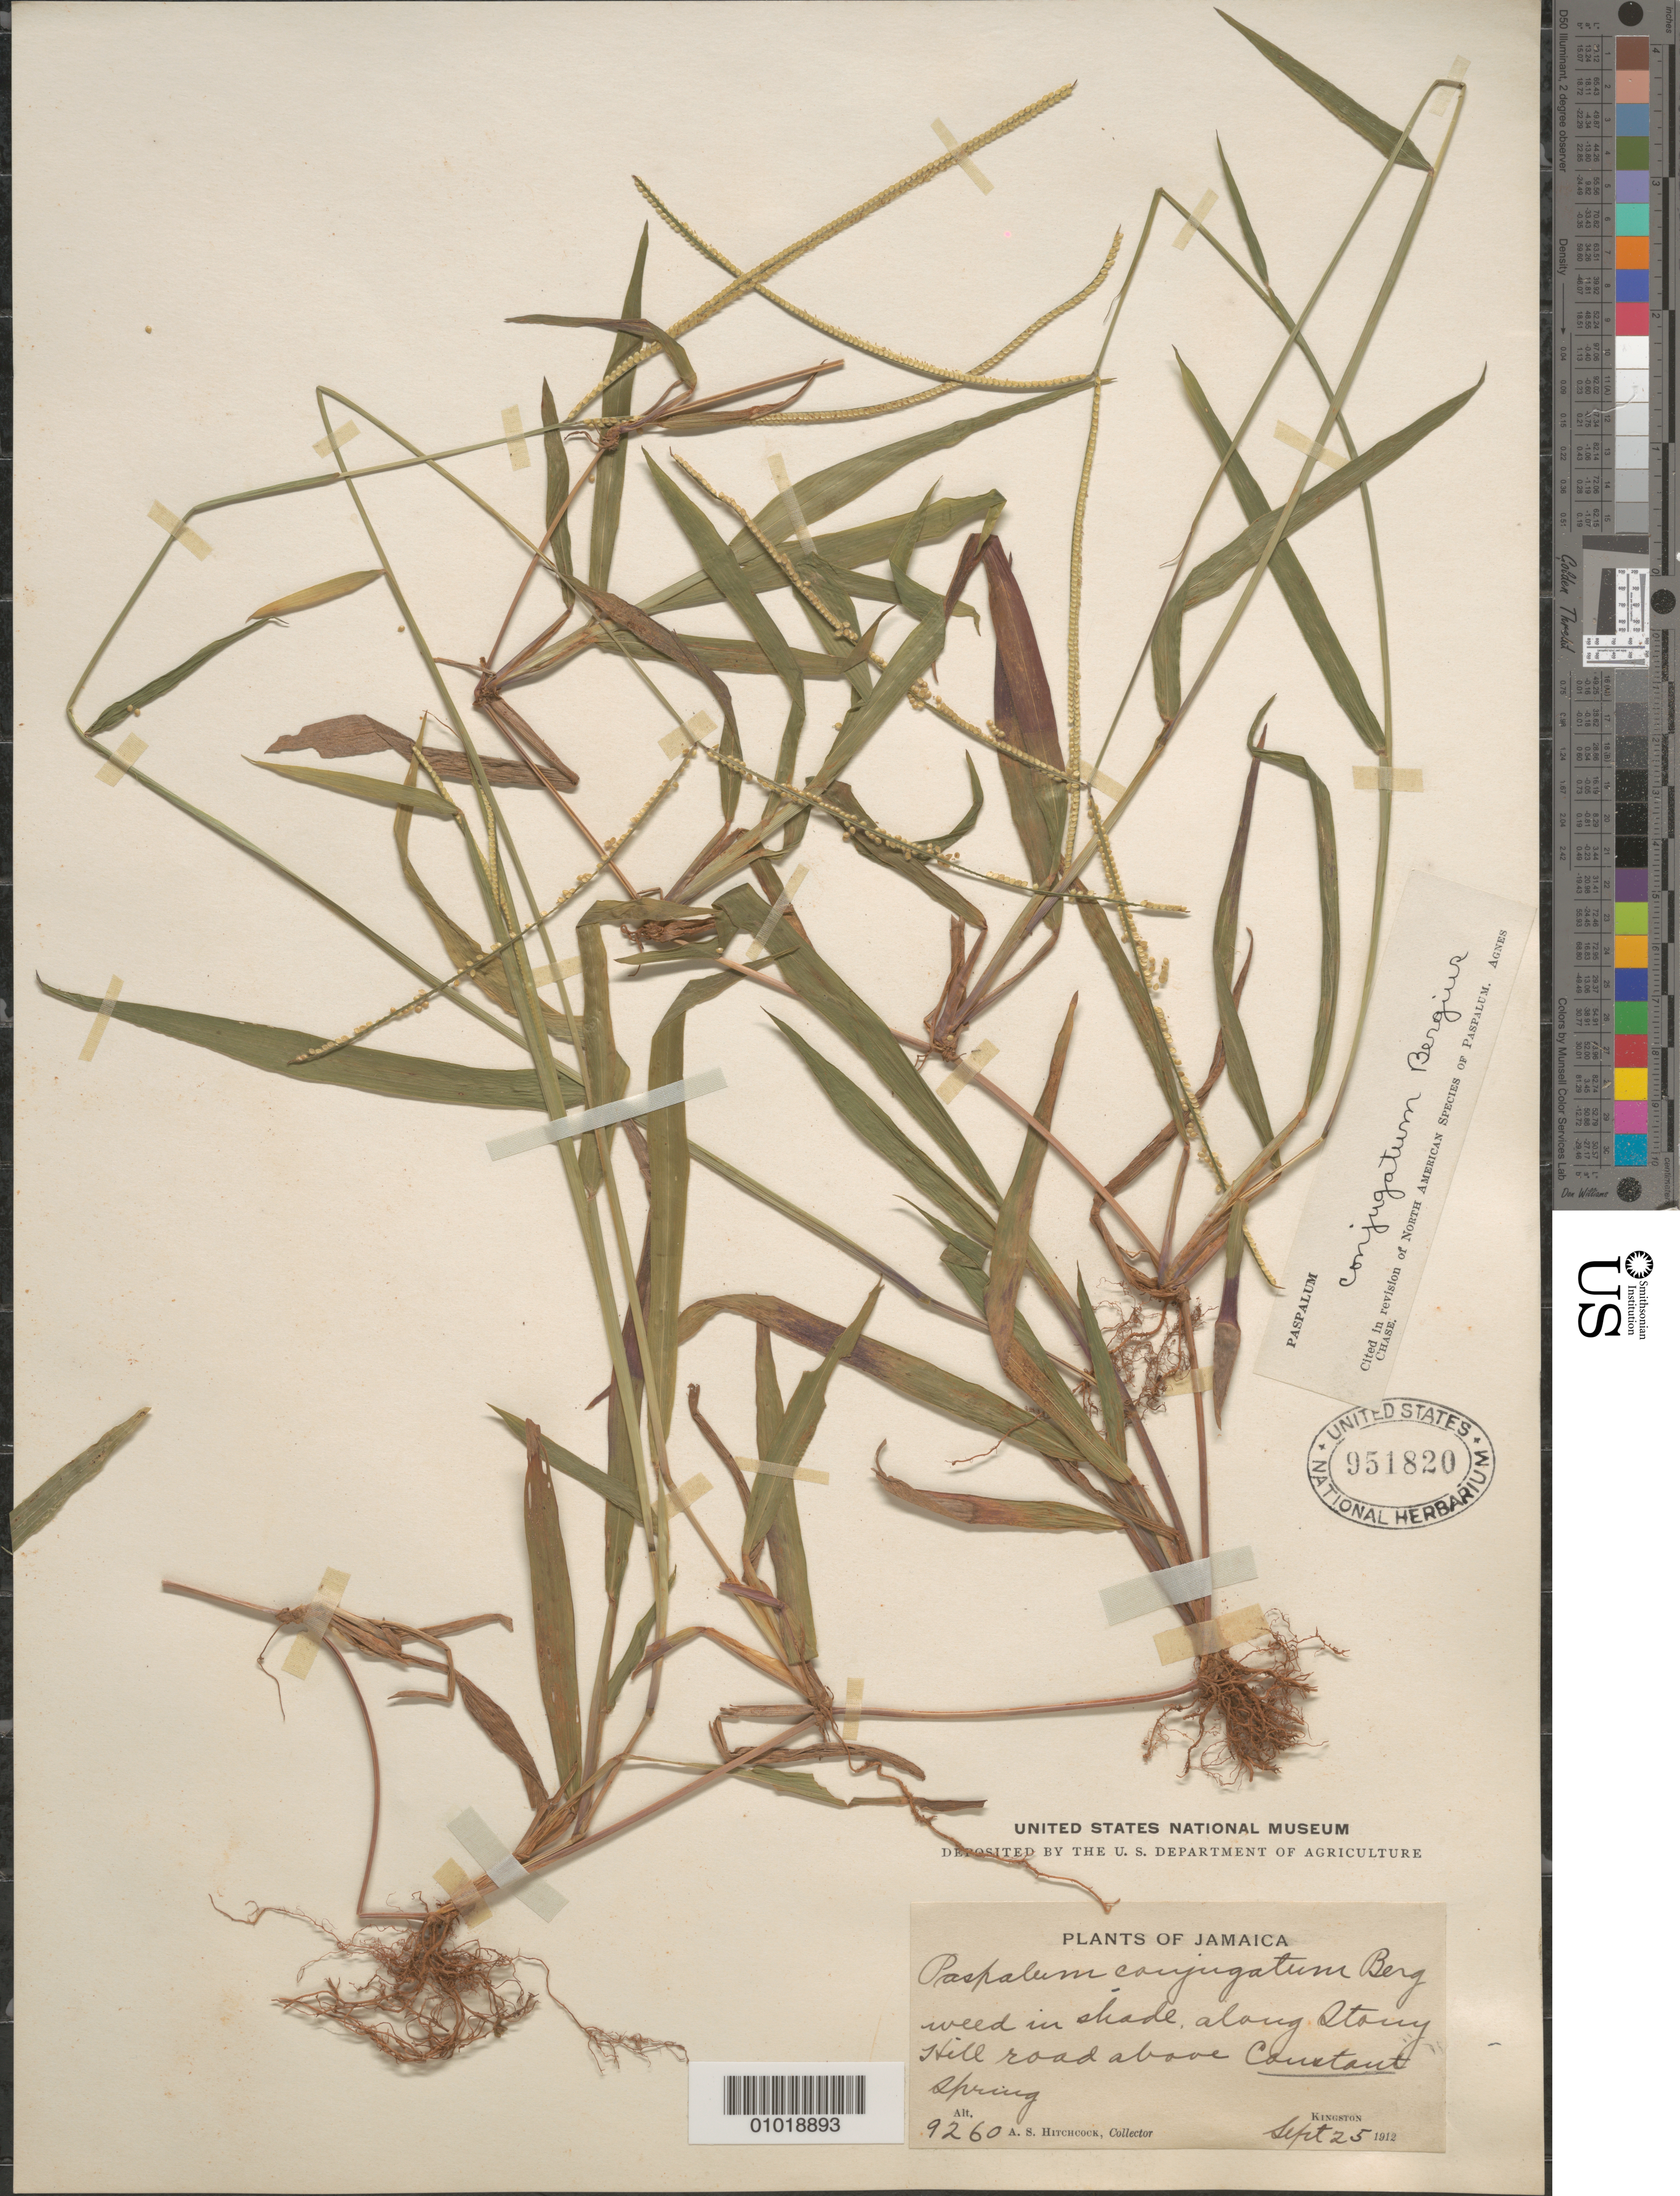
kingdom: Plantae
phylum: Tracheophyta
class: Liliopsida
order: Poales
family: Poaceae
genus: Paspalum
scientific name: Paspalum conjugatum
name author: P.J. Bergius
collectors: A. S. Hitchcock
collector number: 9260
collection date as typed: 25 Sep 1912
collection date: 1912-09-25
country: Jamaica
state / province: Kingston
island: Jamaica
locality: Kingston: along Story Hill road above Constant Shrug [sp]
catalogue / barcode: US 951820